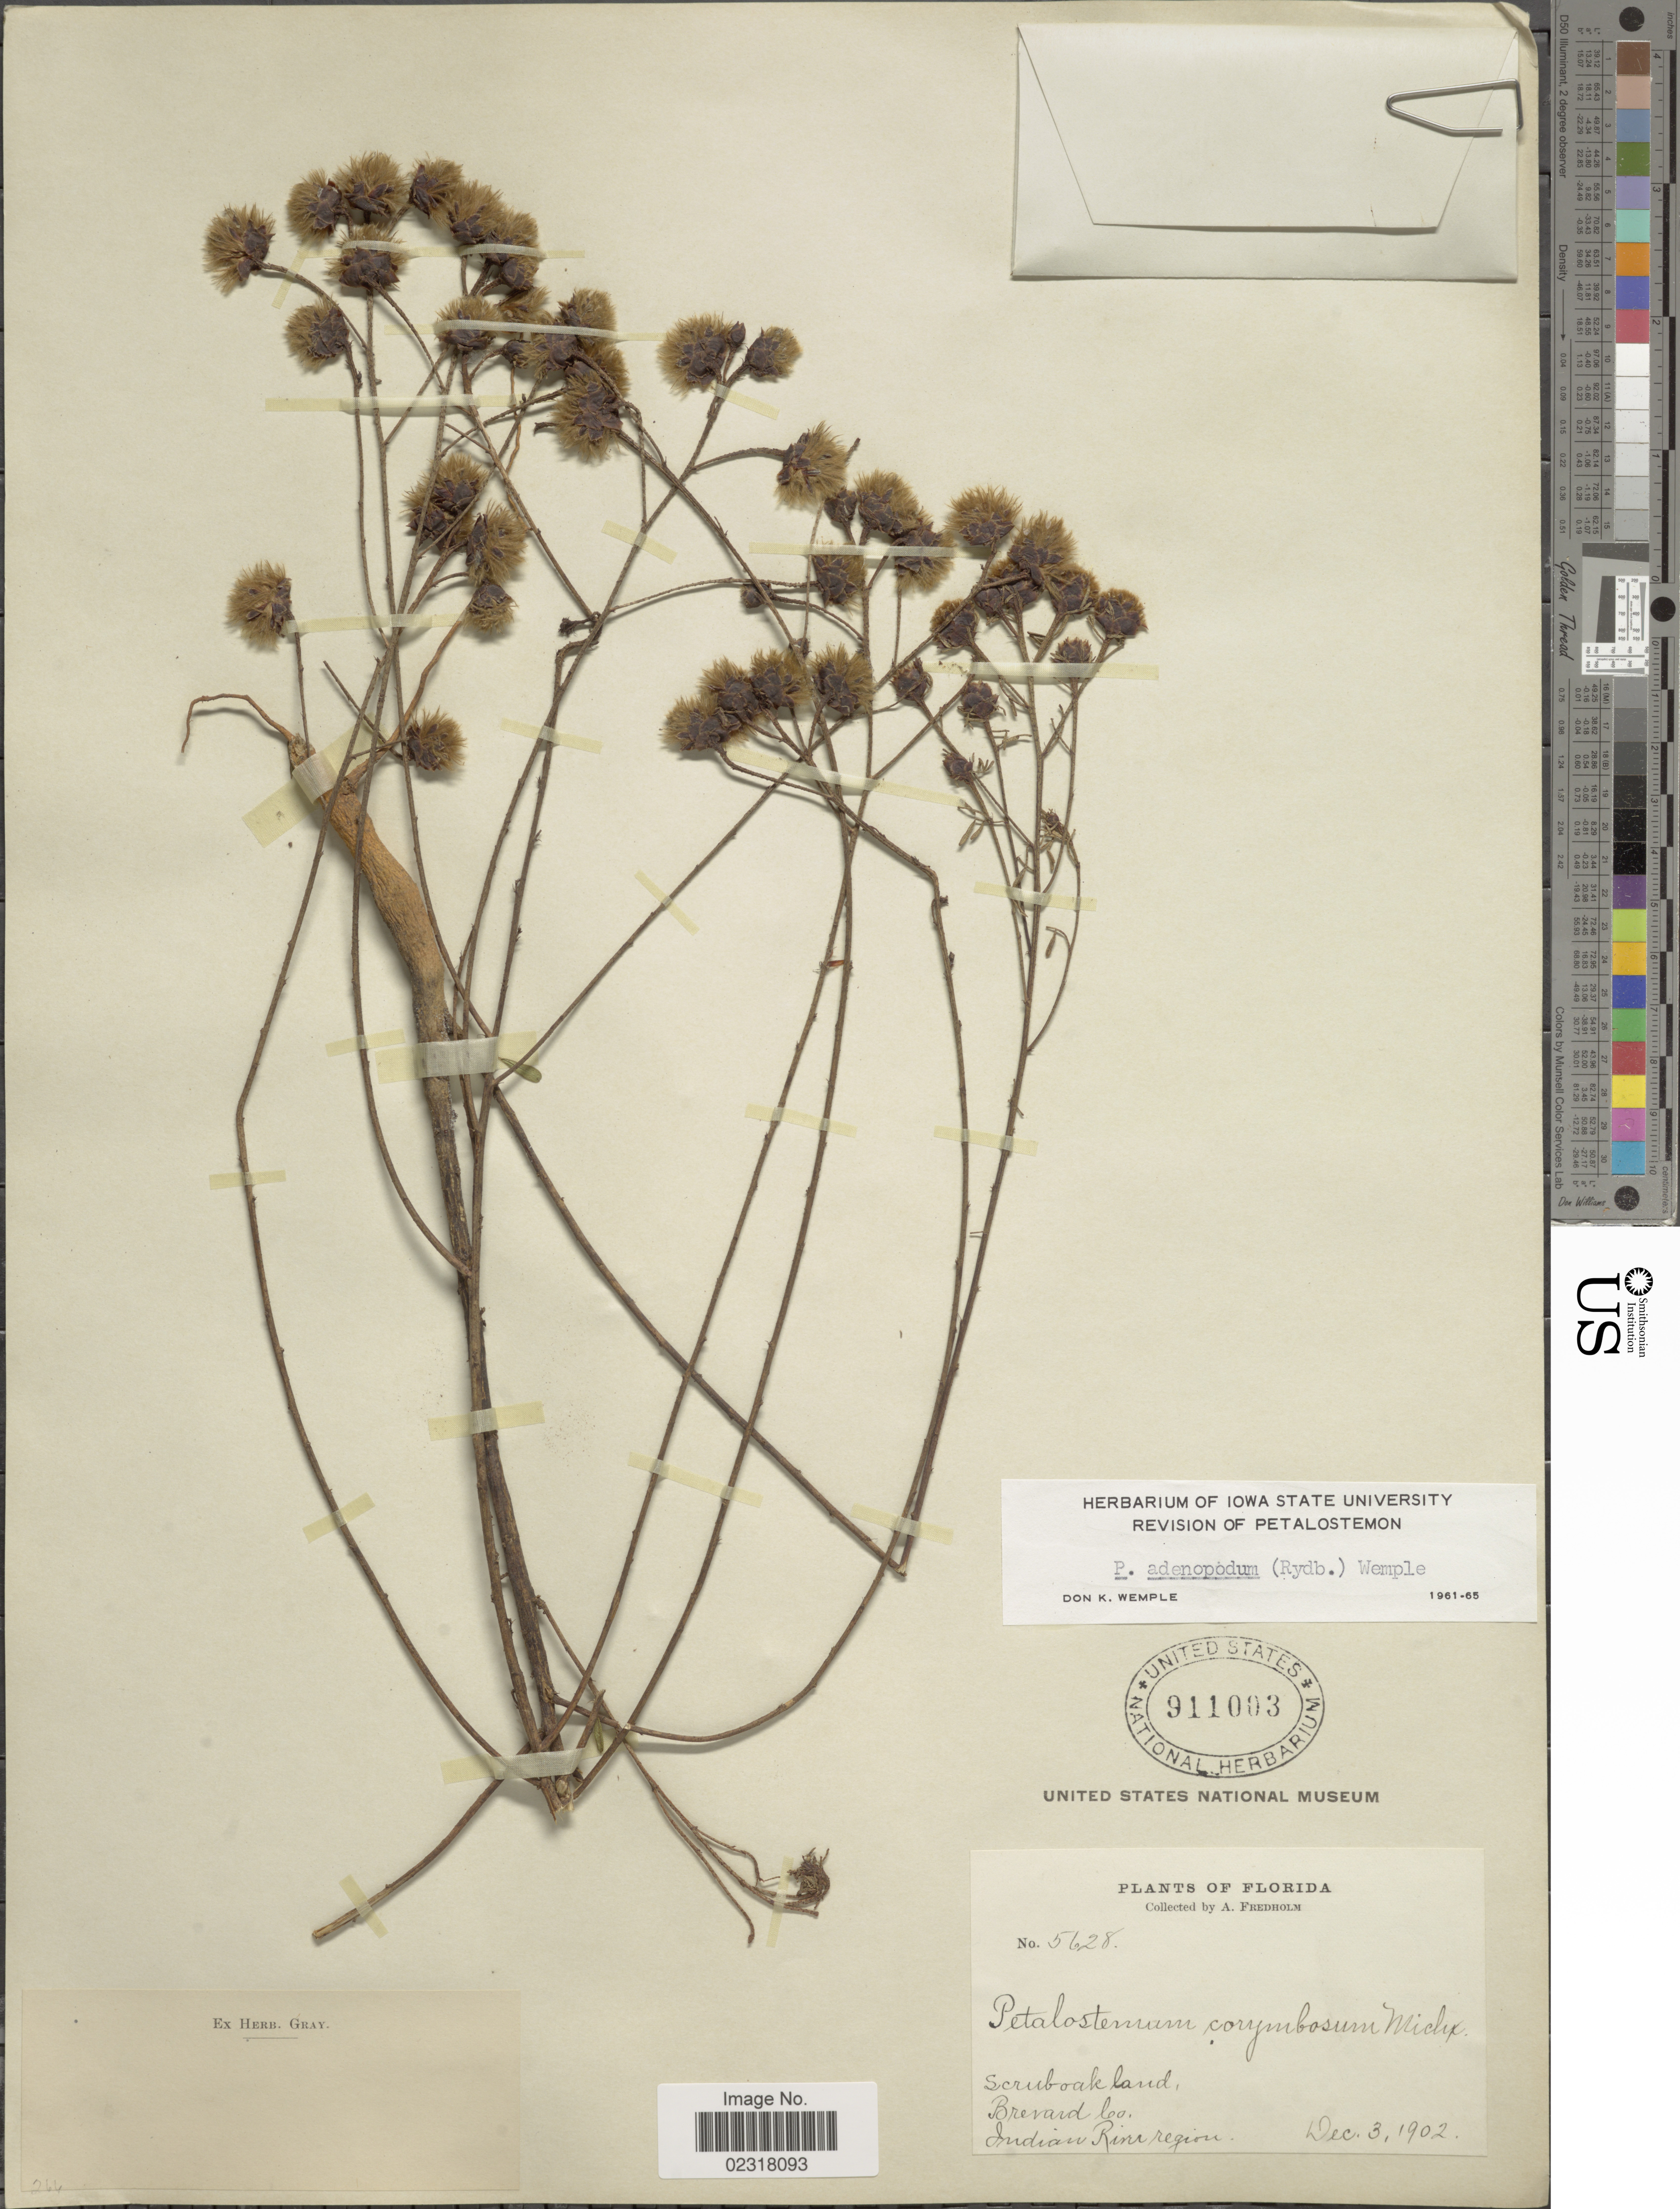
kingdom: Plantae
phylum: Tracheophyta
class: Magnoliopsida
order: Fabales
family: Fabaceae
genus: Dalea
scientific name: Dalea pinnata var. adenopoda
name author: (Rydb.) Barneby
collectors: A. Fredholm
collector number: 5628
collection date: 1902-12-03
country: United States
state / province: Florida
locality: Scrub oakland, Brevard Co., Indian River region.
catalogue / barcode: US 911003